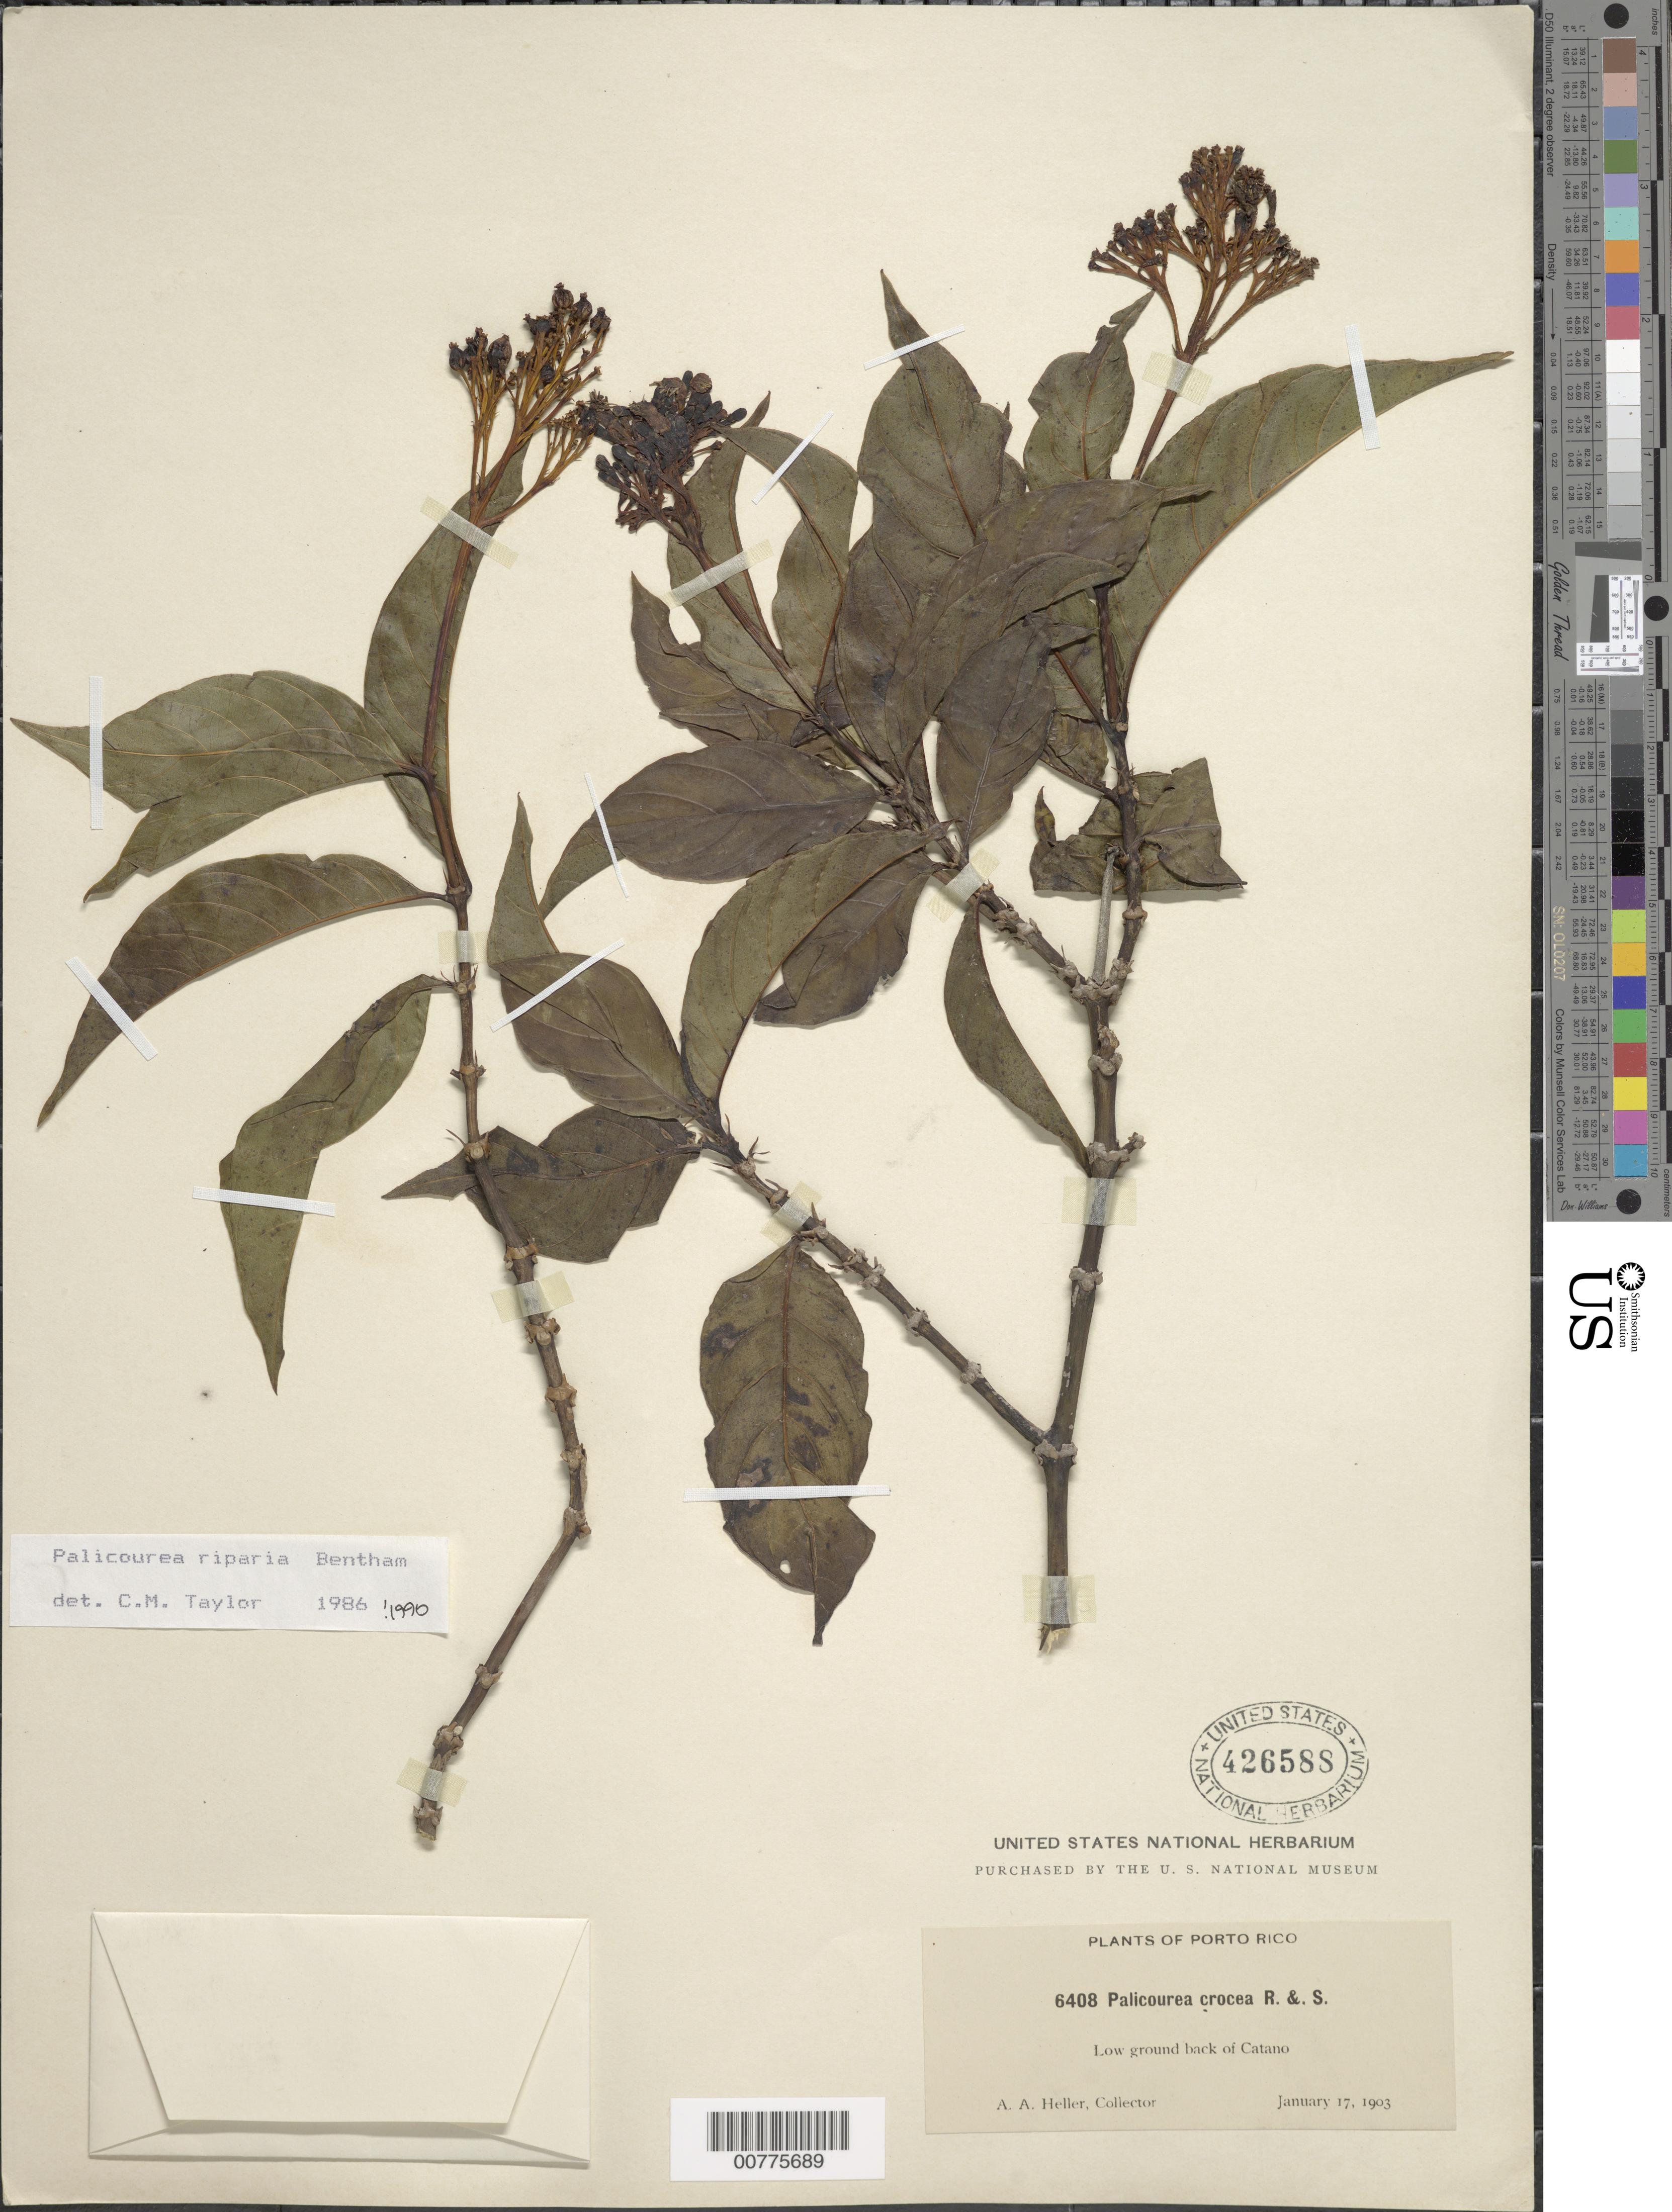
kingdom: Plantae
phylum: Tracheophyta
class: Magnoliopsida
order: Gentianales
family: Rubiaceae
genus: Palicourea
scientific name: Palicourea croceoides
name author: Desv. ex Ham.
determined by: Taylor, Charlotte M.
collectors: A. A. Heller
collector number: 6408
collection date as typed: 17 Jan 1903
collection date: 1903-01-17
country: Puerto Rico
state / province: Cataño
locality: Low ground back of Catano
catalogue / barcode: US 426588